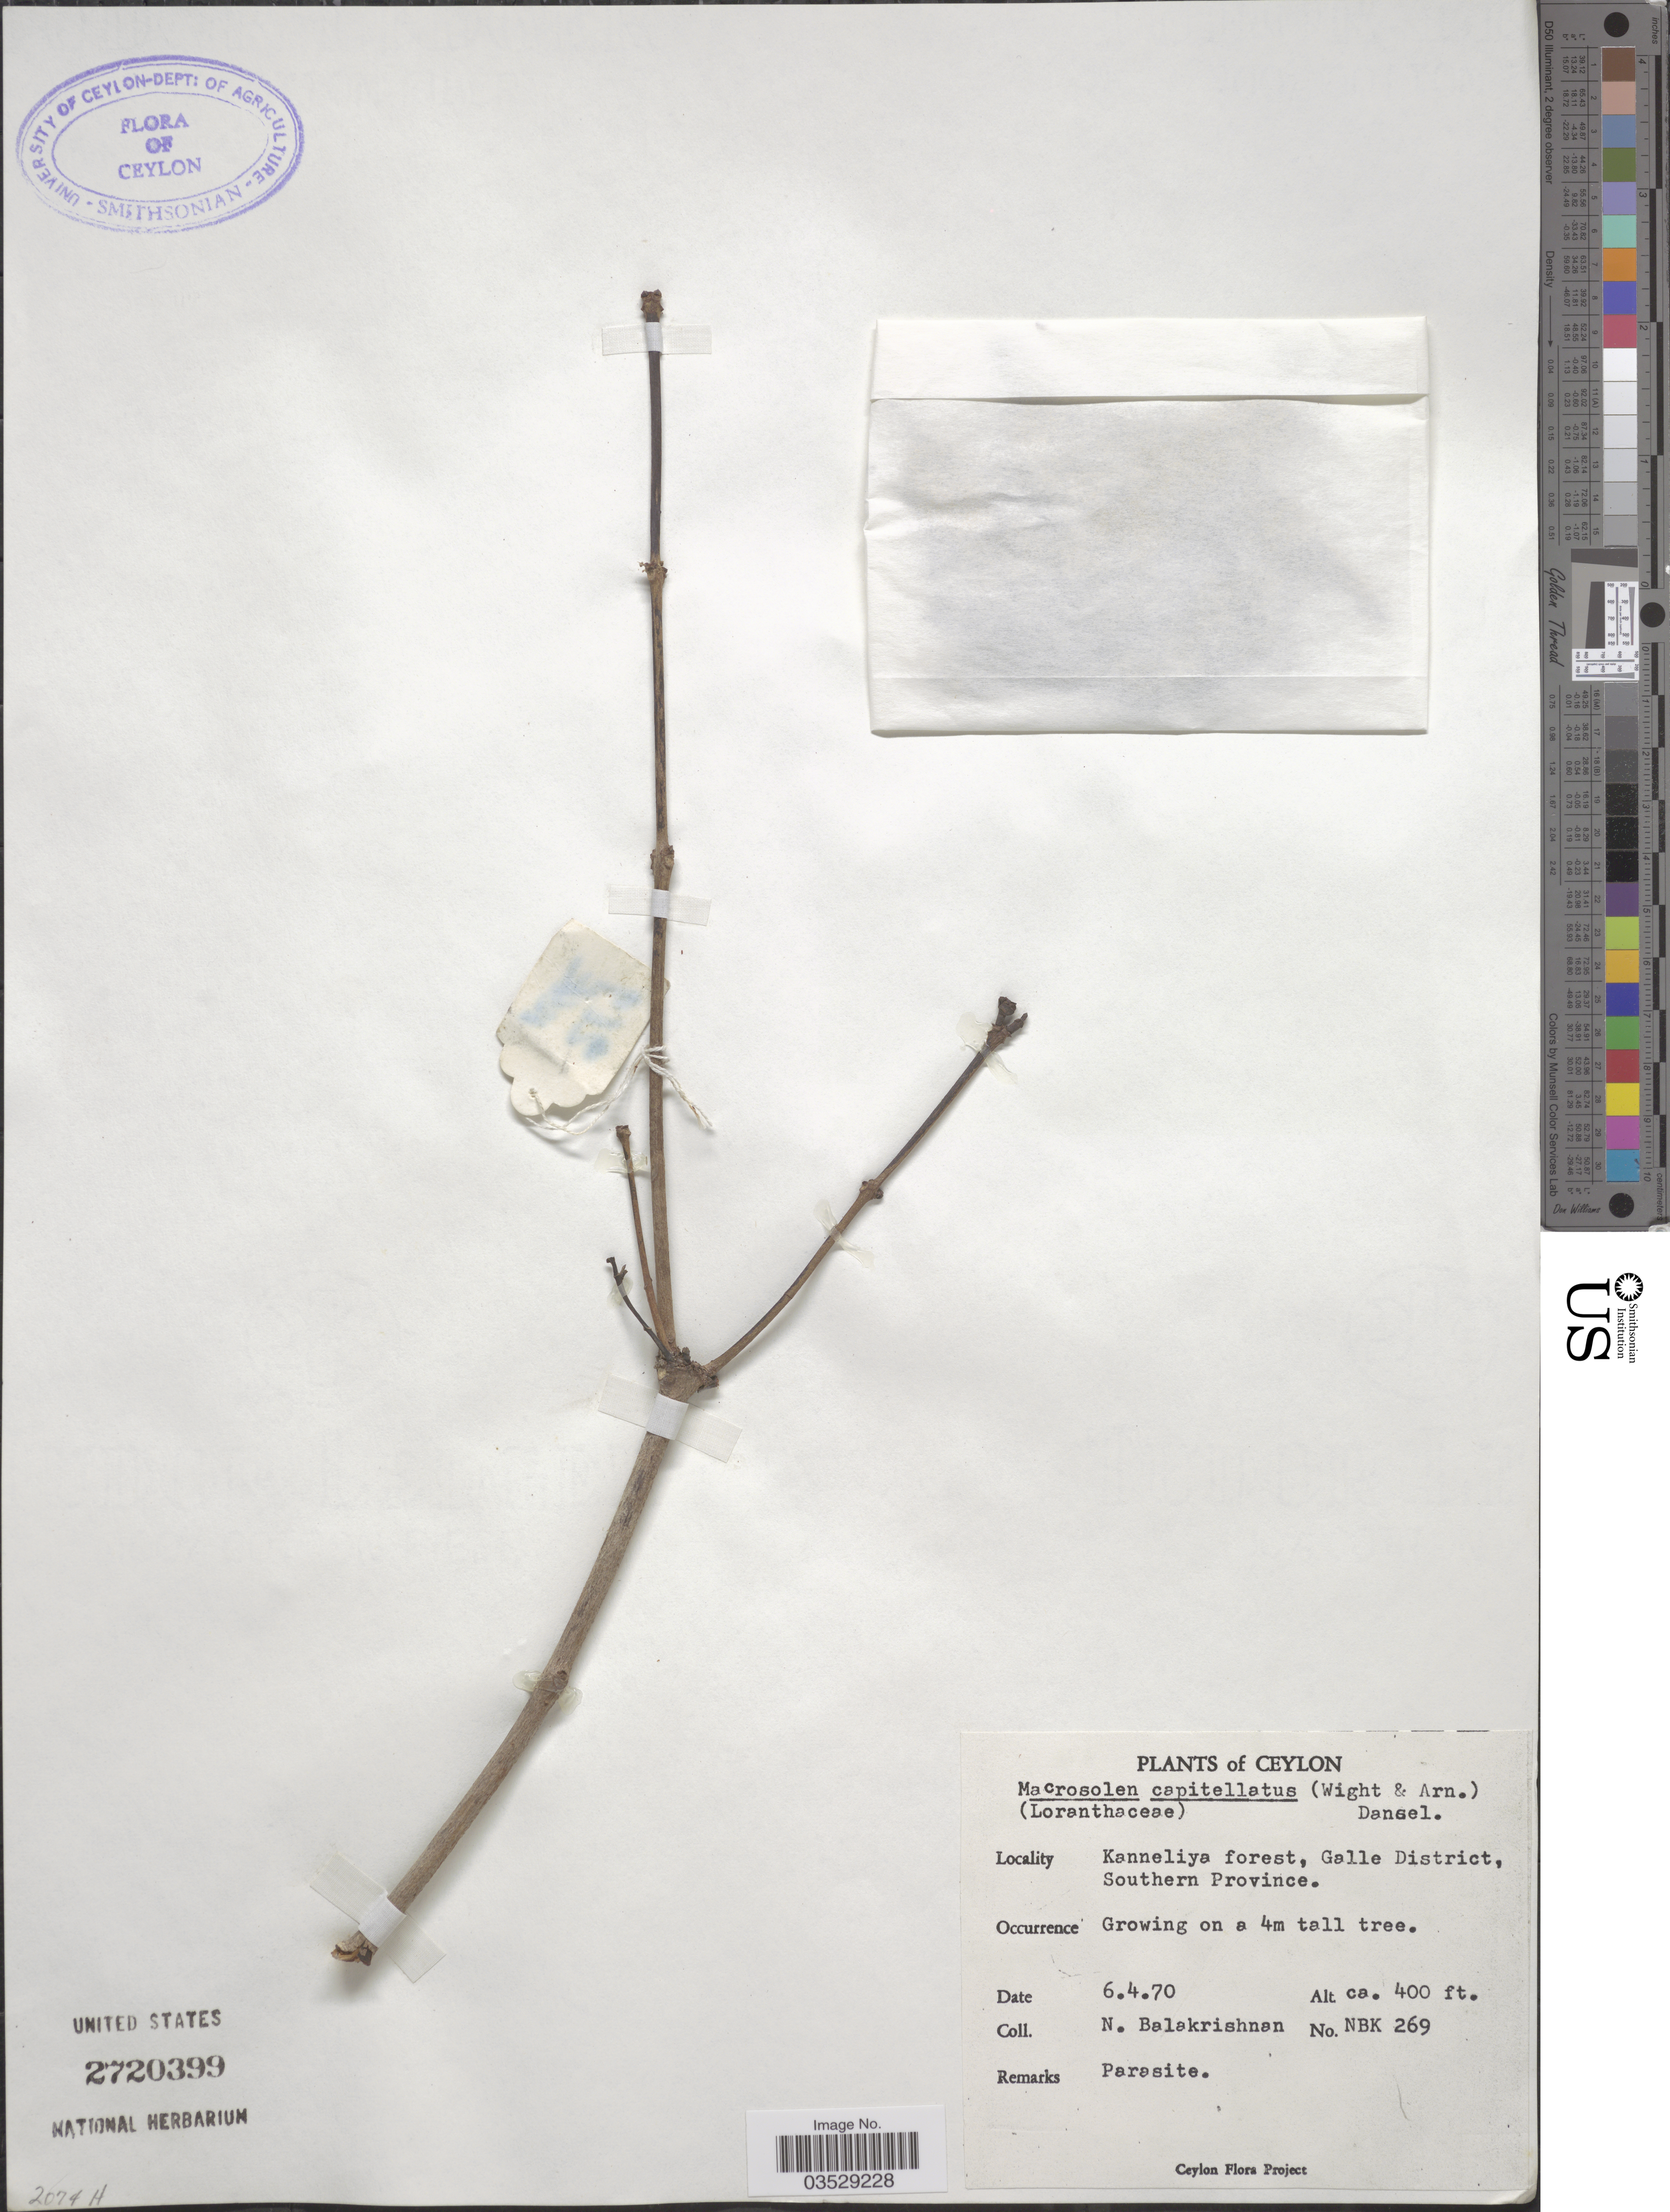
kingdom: Plantae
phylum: Tracheophyta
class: Magnoliopsida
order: Santalales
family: Loranthaceae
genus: Macrosolen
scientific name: Macrosolen capitellatus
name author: (Wight & Arn.) Danser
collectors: N. Balakrishnan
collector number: NBK 269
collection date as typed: Transcribed d/m/y: 6/4/70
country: Sri Lanka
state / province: Southern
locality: Ceylon. Kanneliya forest, Galle District.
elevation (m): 122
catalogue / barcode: US 2720399